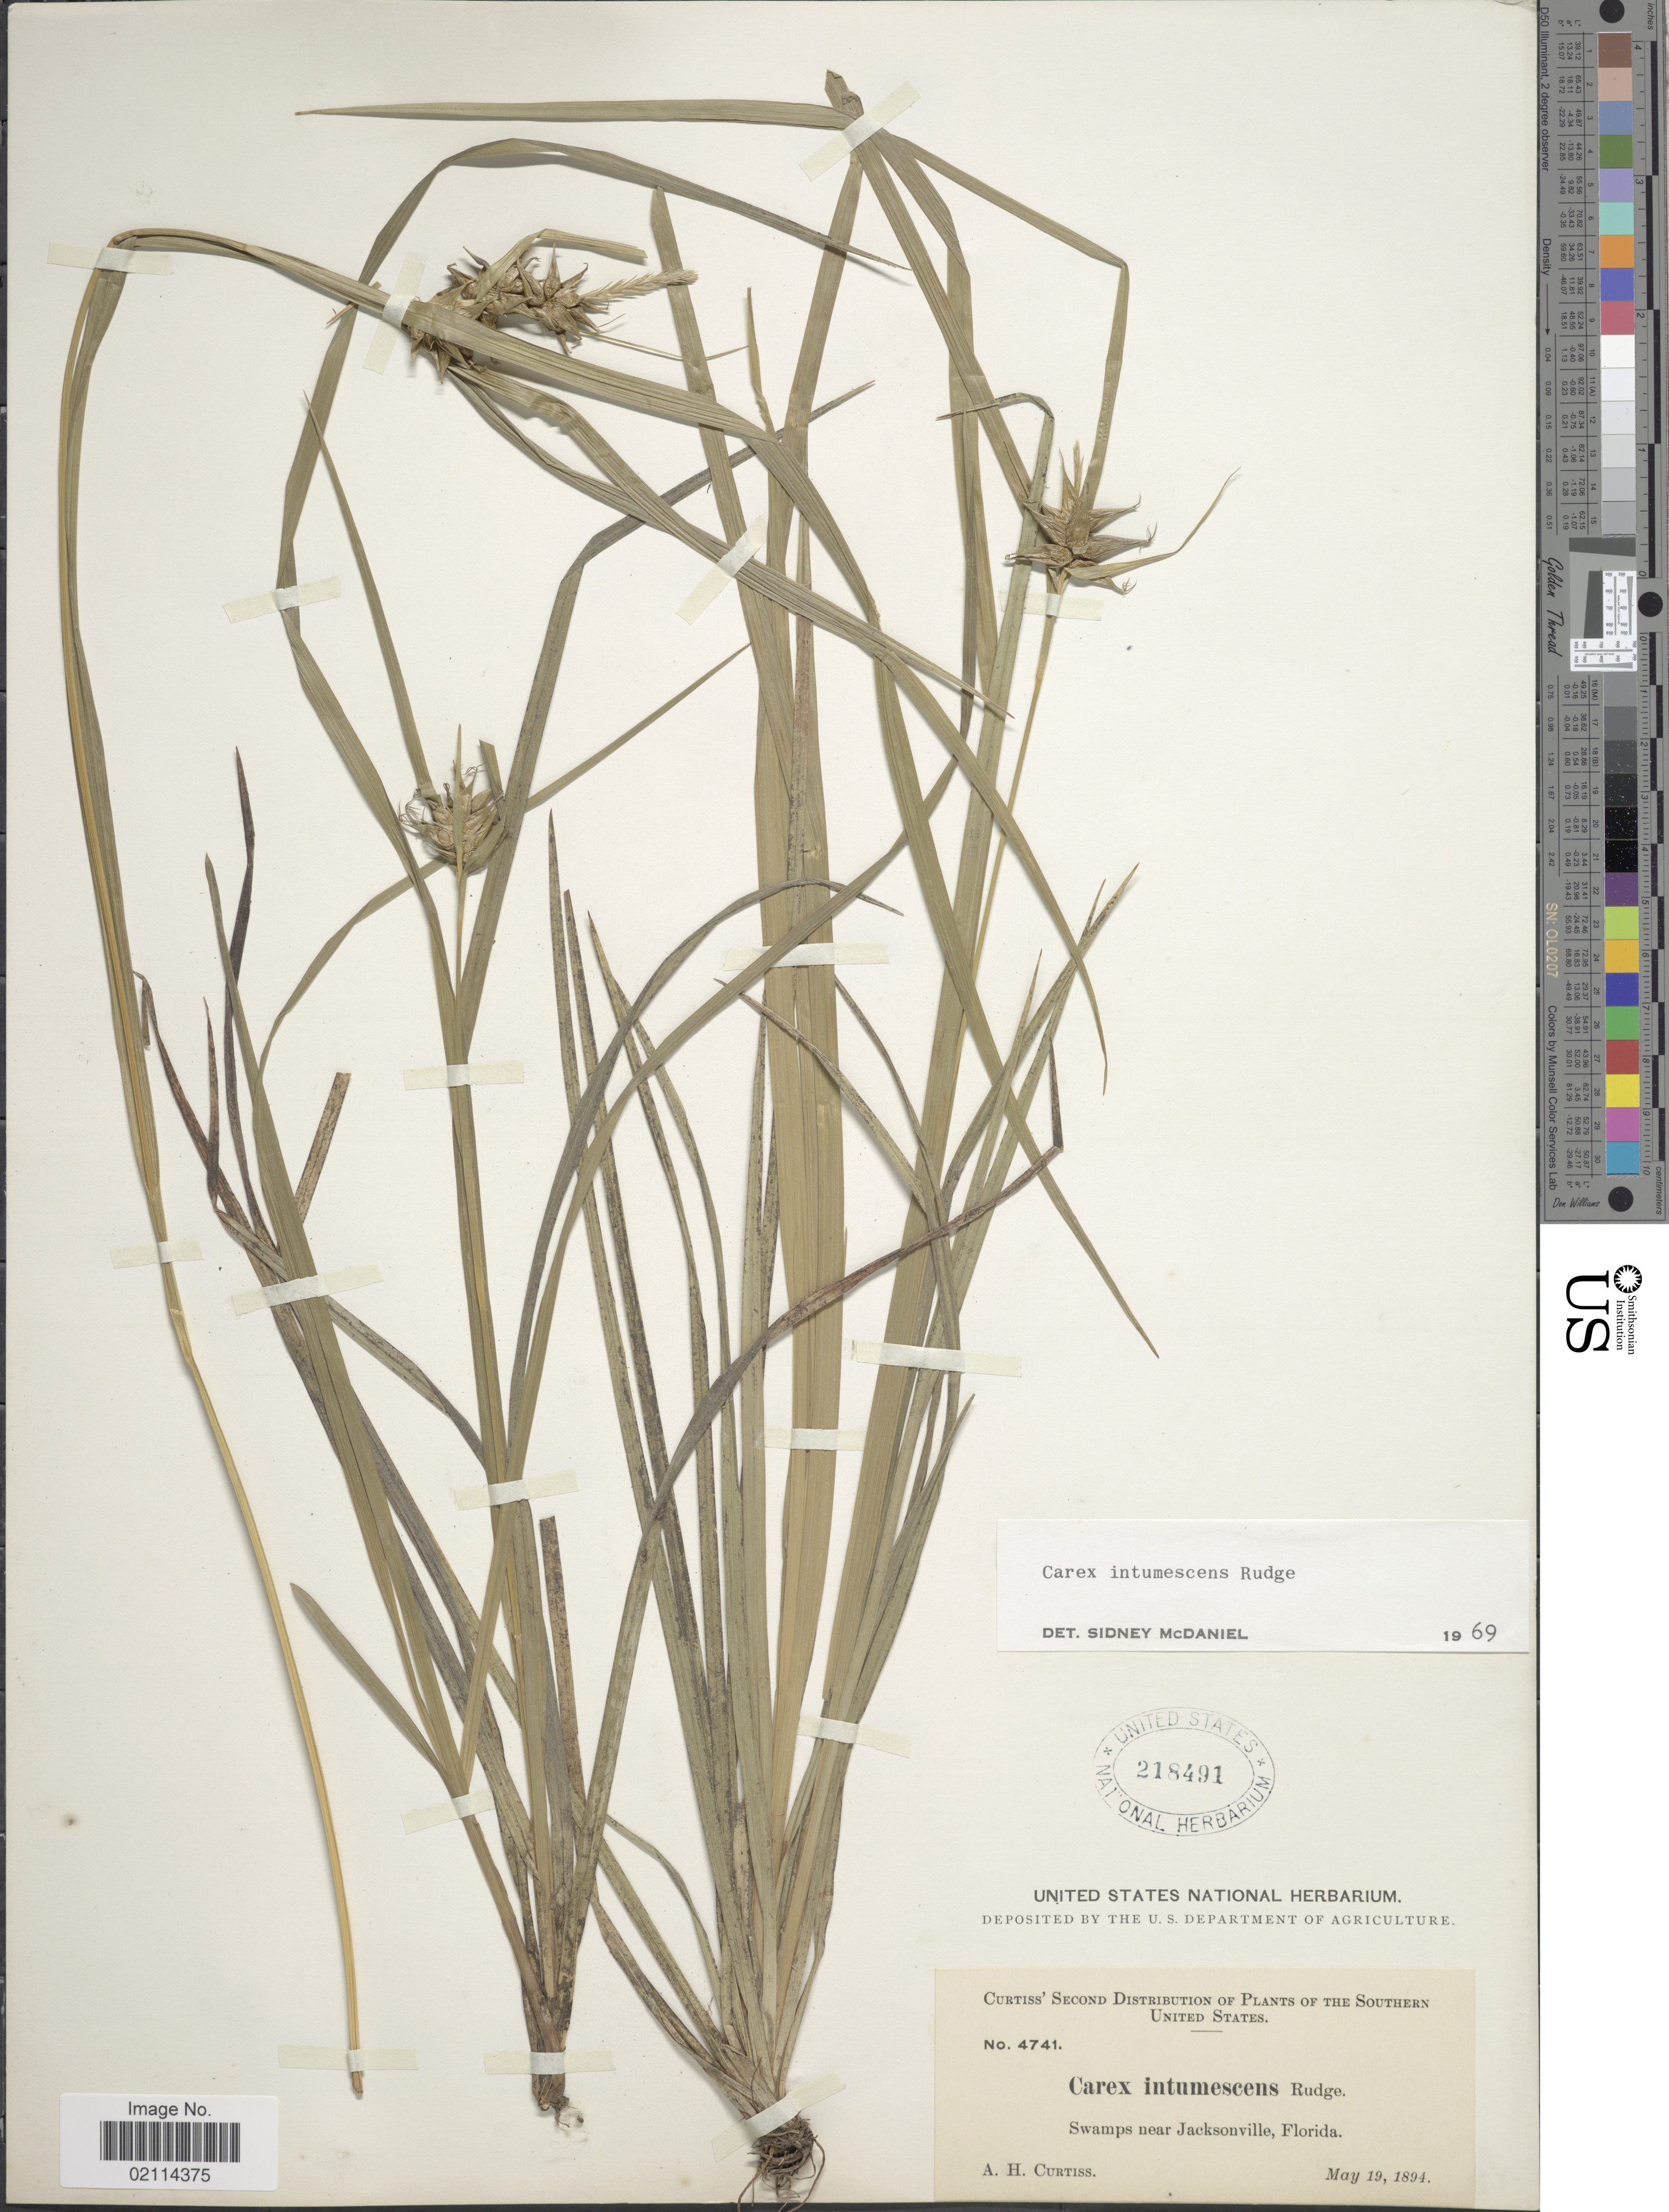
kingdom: Plantae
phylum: Tracheophyta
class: Liliopsida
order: Poales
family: Cyperaceae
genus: Carex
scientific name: Carex intumescens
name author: Rudge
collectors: A. H. Curtiss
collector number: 4741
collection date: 1894-05-19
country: United States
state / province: Florida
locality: Swamps near Jacksonville, Southern United States.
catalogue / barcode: US 218491